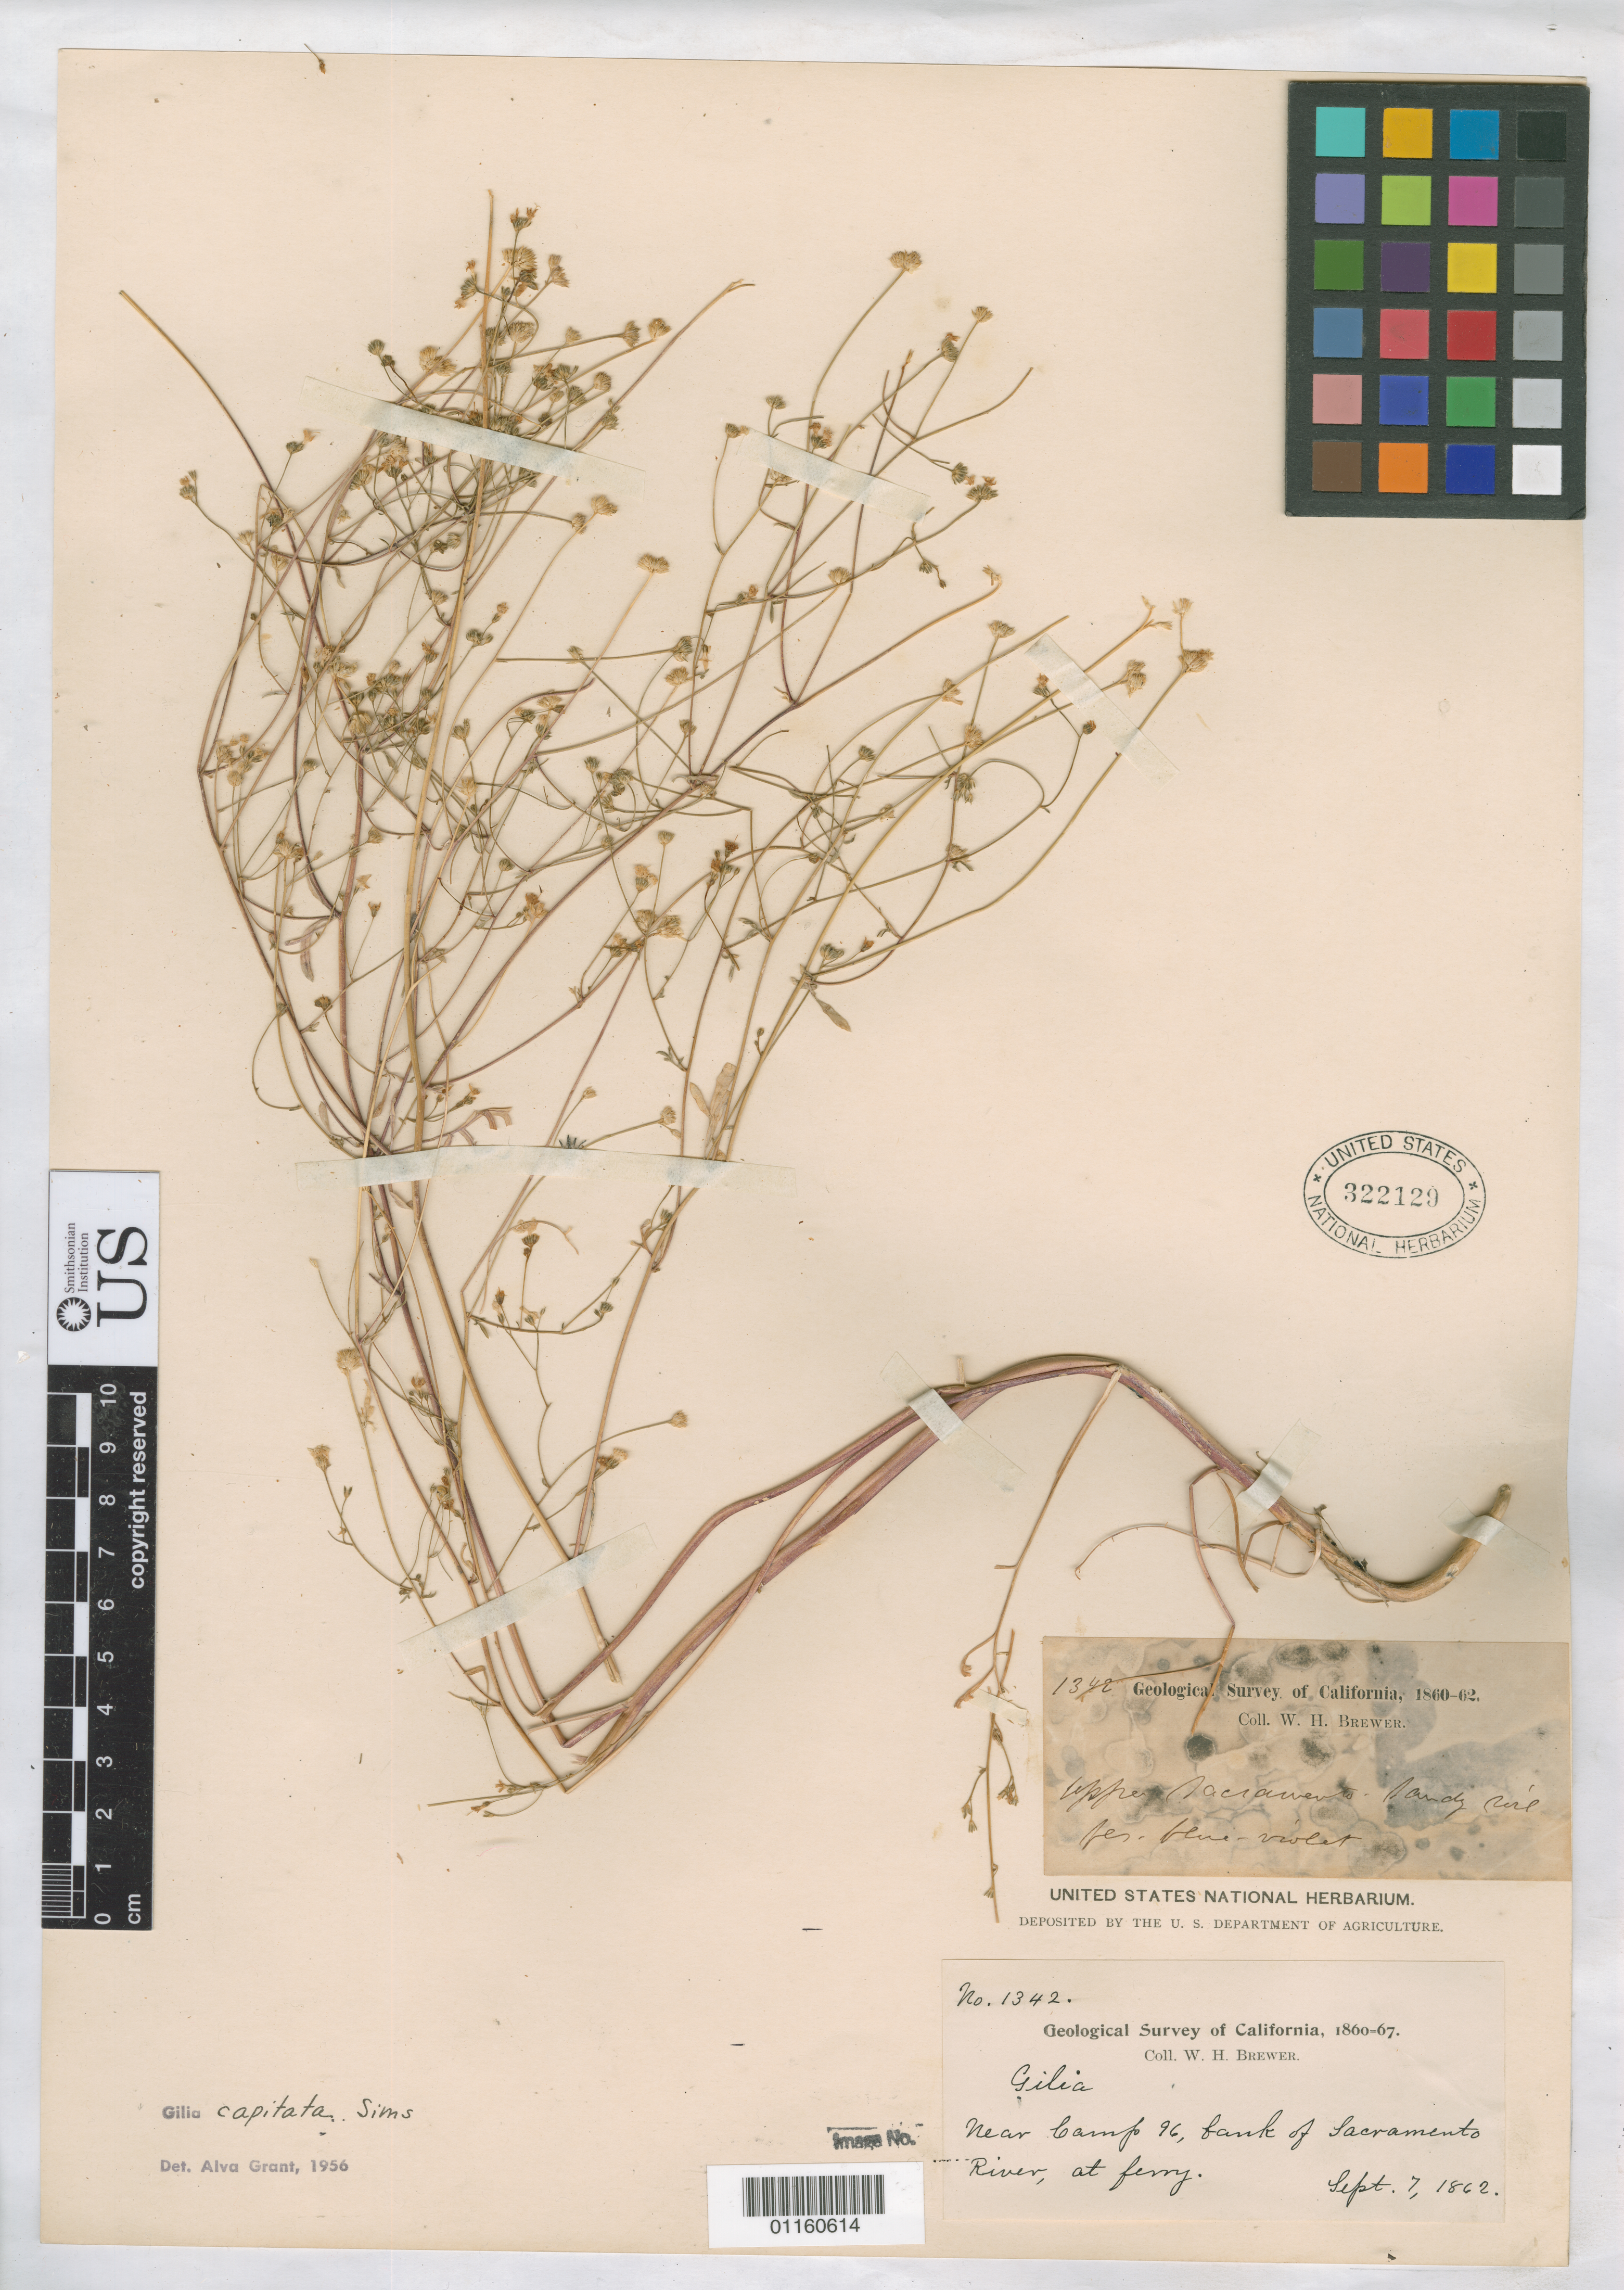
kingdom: Plantae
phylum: Tracheophyta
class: Magnoliopsida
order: Ericales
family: Polemoniaceae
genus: Gilia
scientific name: Gilia capitata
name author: Sims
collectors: W. H. Brewer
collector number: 1342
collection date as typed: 7 Sep 1862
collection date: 1862-09-07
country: United States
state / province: California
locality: near Camp 96, bank of Sacramento River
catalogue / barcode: US 322129